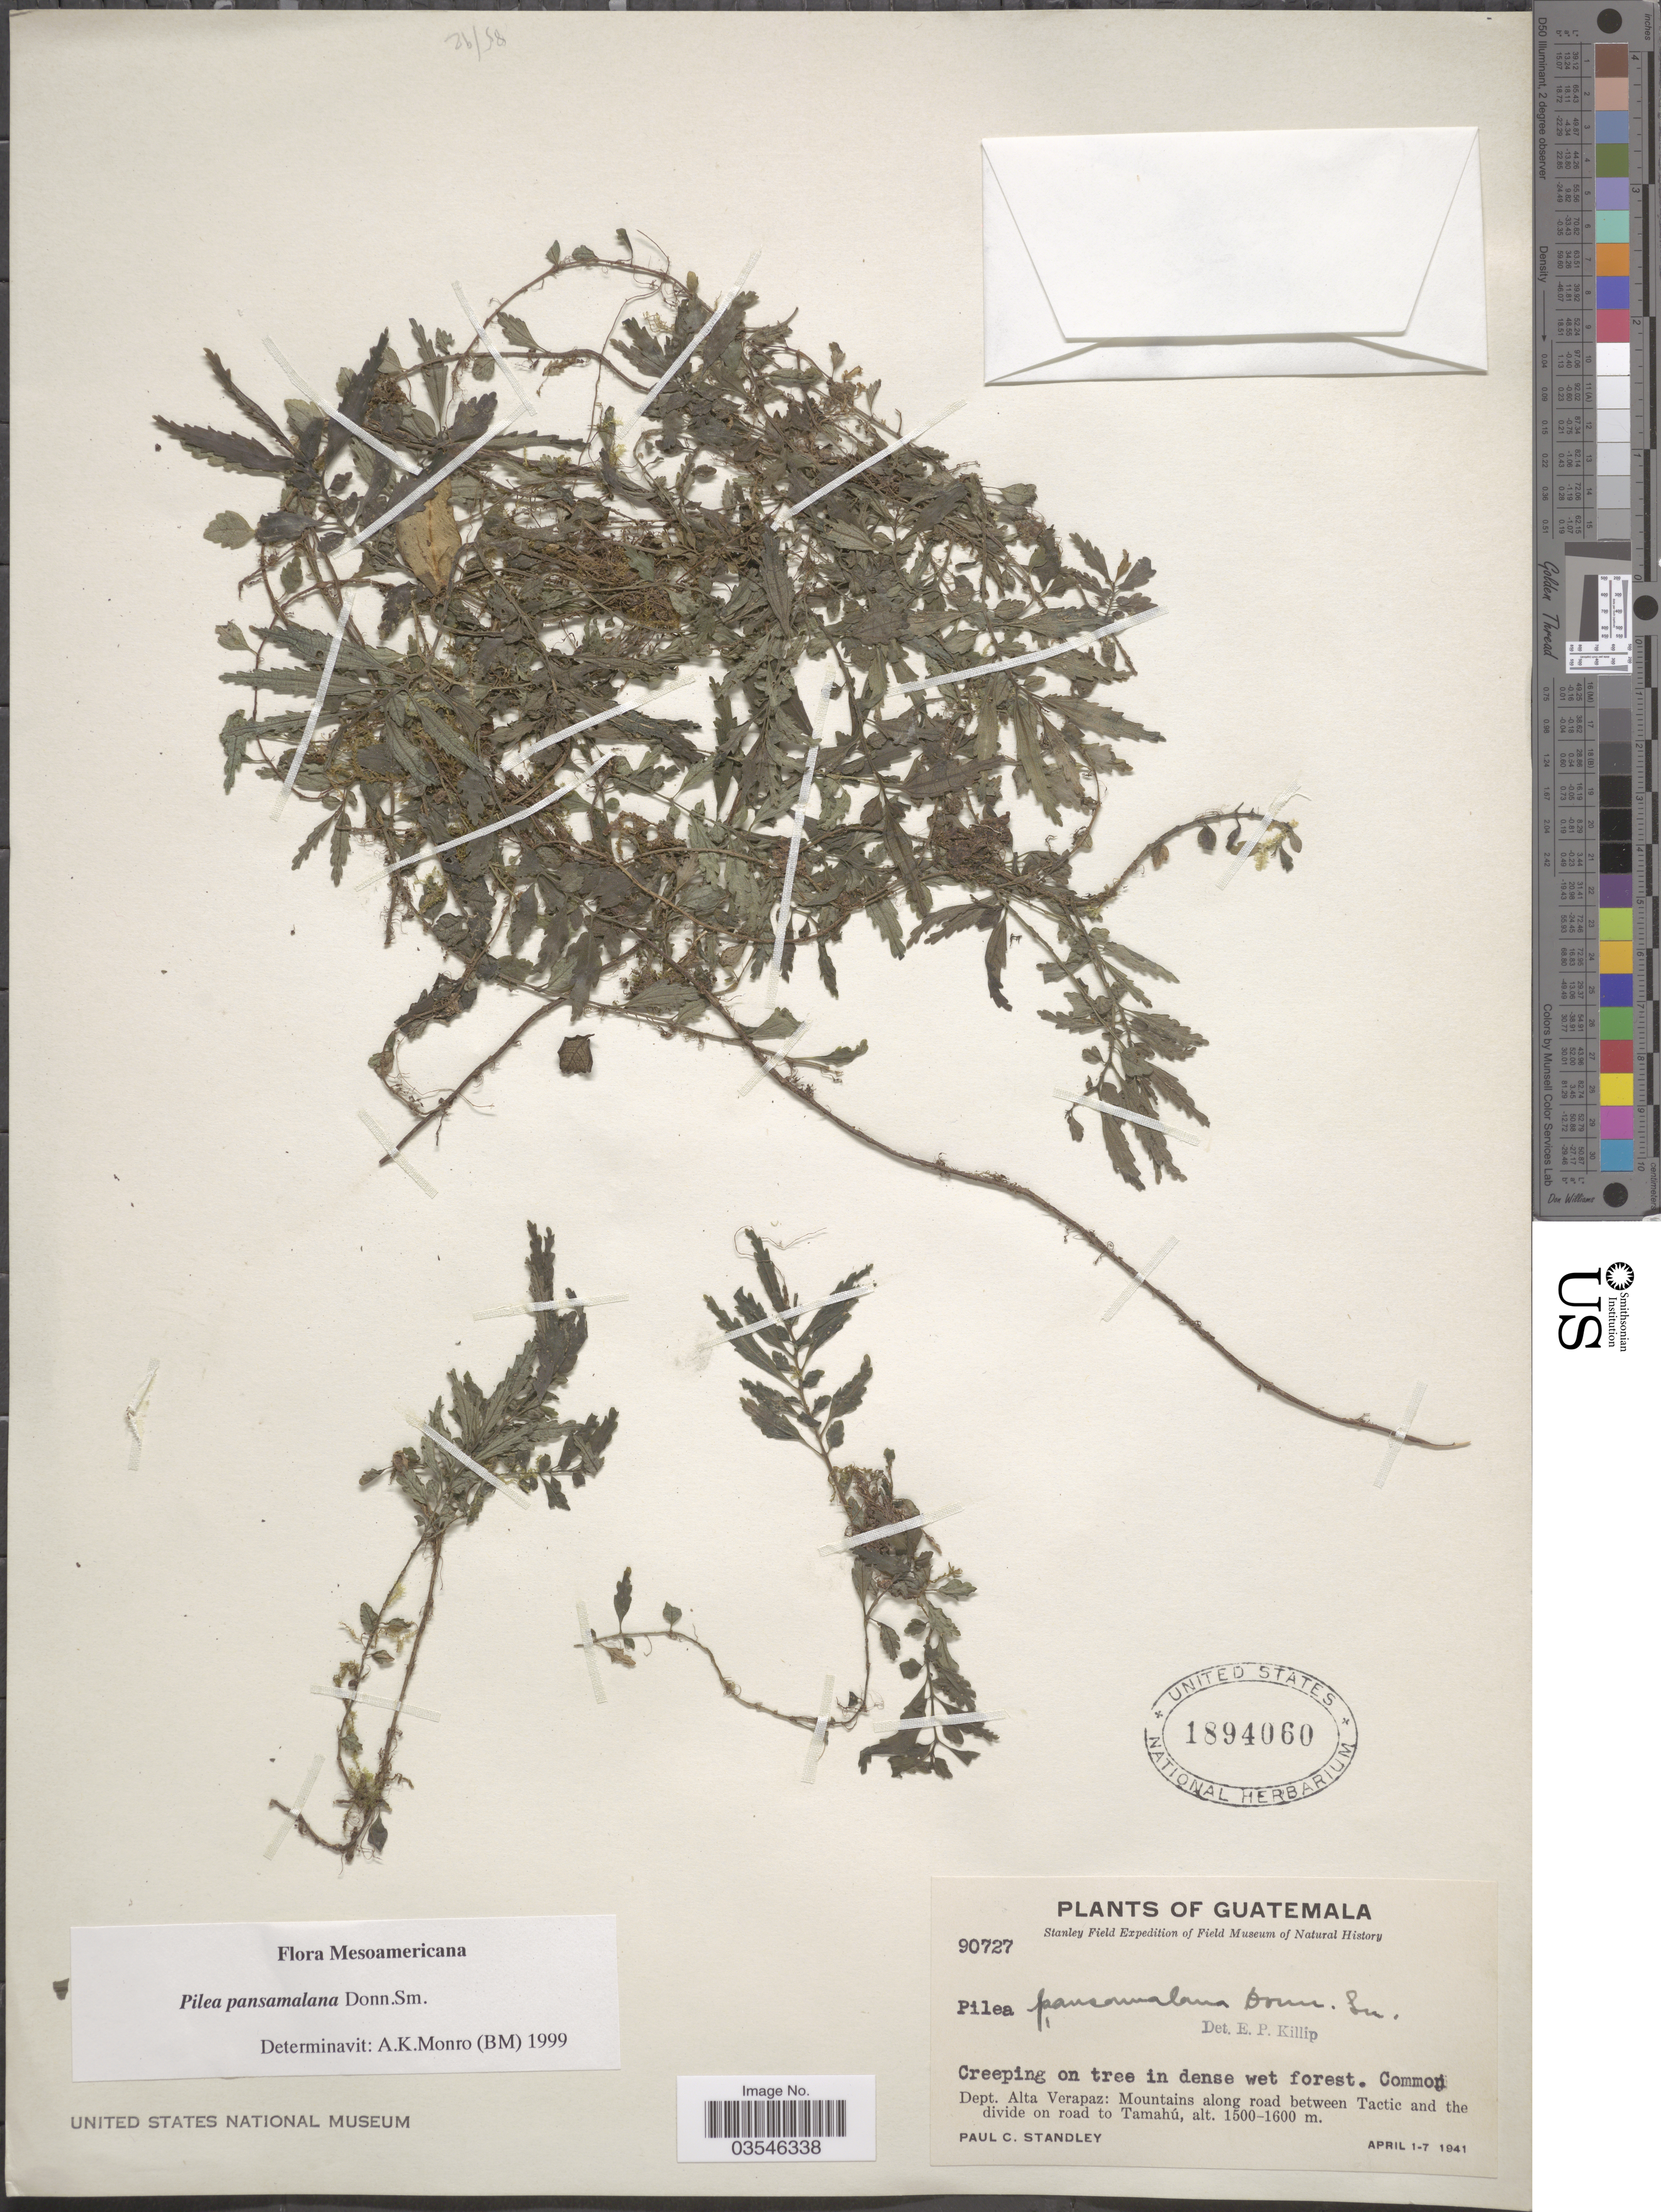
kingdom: Plantae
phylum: Tracheophyta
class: Magnoliopsida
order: Rosales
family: Urticaceae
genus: Pilea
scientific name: Pilea pansamalana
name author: Donn. Sm.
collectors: P. C. Standley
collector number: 90727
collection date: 1941-04-01/1941-04-07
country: Guatemala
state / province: Alta Verapaz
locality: Dept. Alta Verapaz: Mountains along road between Tactic and the divide on road to Tamahú.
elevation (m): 1500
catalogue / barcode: US 1894060